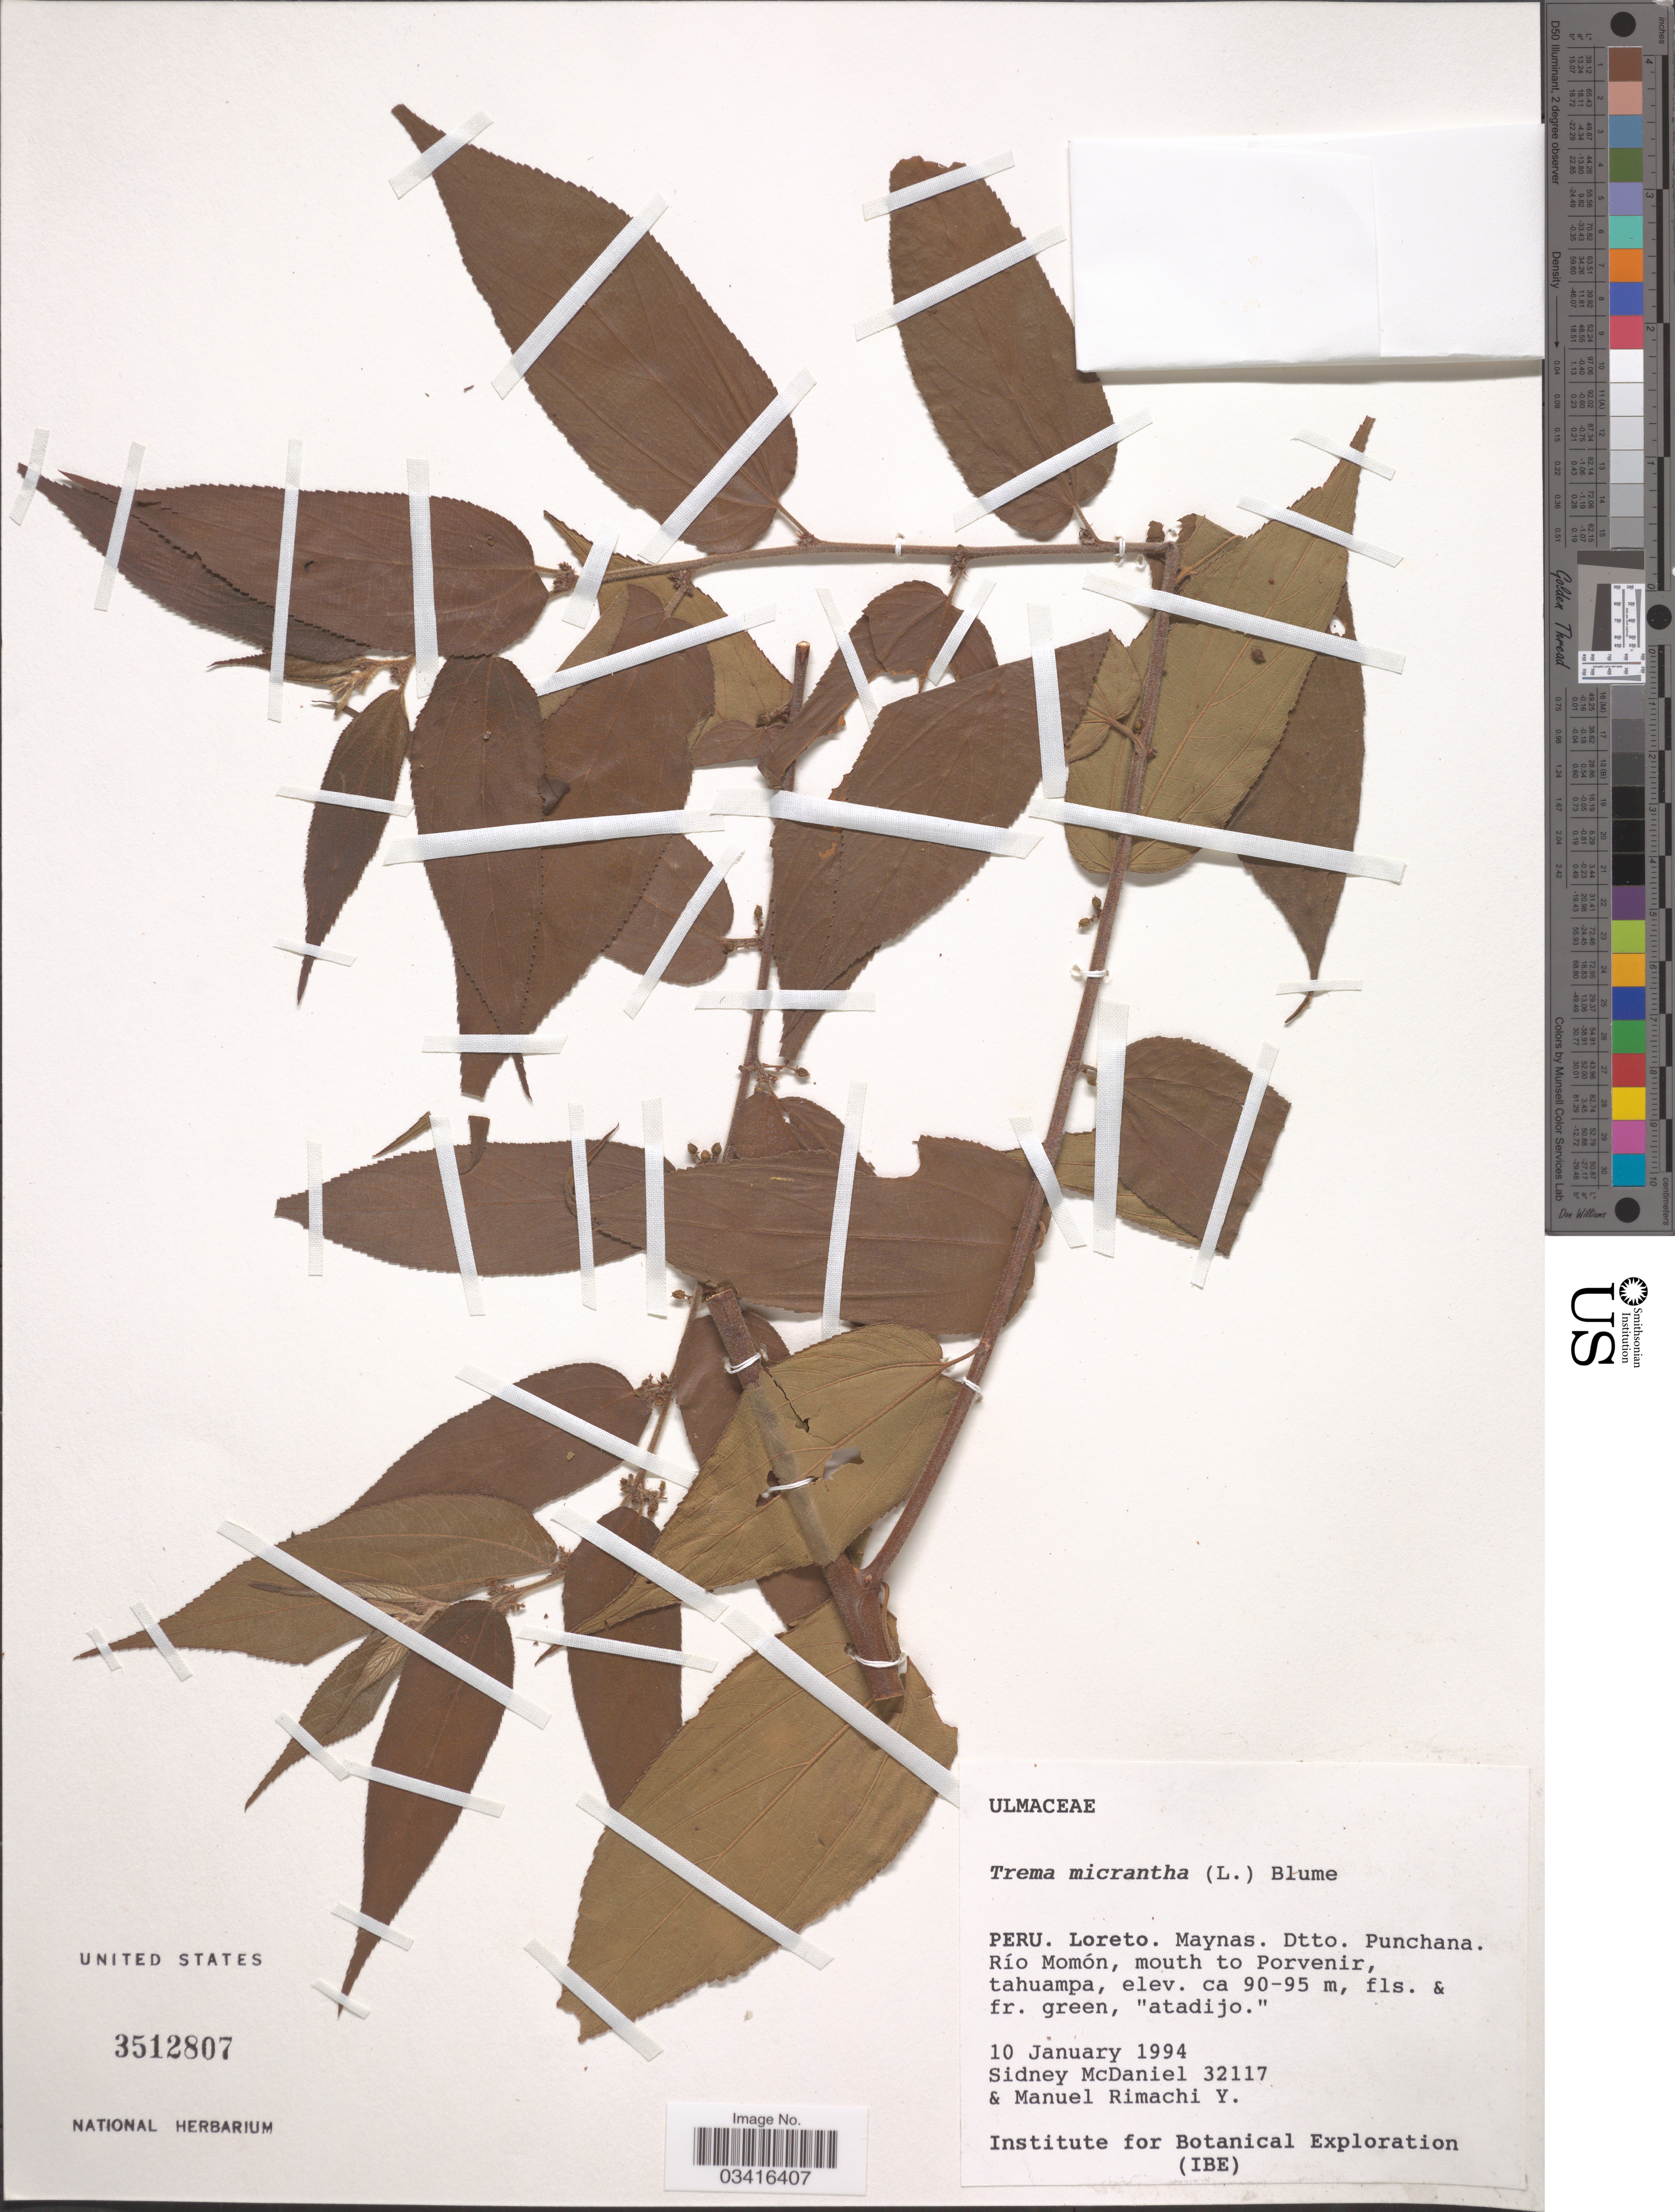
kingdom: Plantae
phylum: Tracheophyta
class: Magnoliopsida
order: Rosales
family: Cannabaceae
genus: Trema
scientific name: Trema micranthum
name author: (L.) Blume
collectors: S. McDaniel & M. Rimachi Y.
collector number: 32117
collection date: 1994-01-10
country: Peru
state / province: Loreto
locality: Maynas. Dtto. Punchana. Río Momón, mouth to Porvenir.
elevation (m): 90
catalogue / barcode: US 3512807